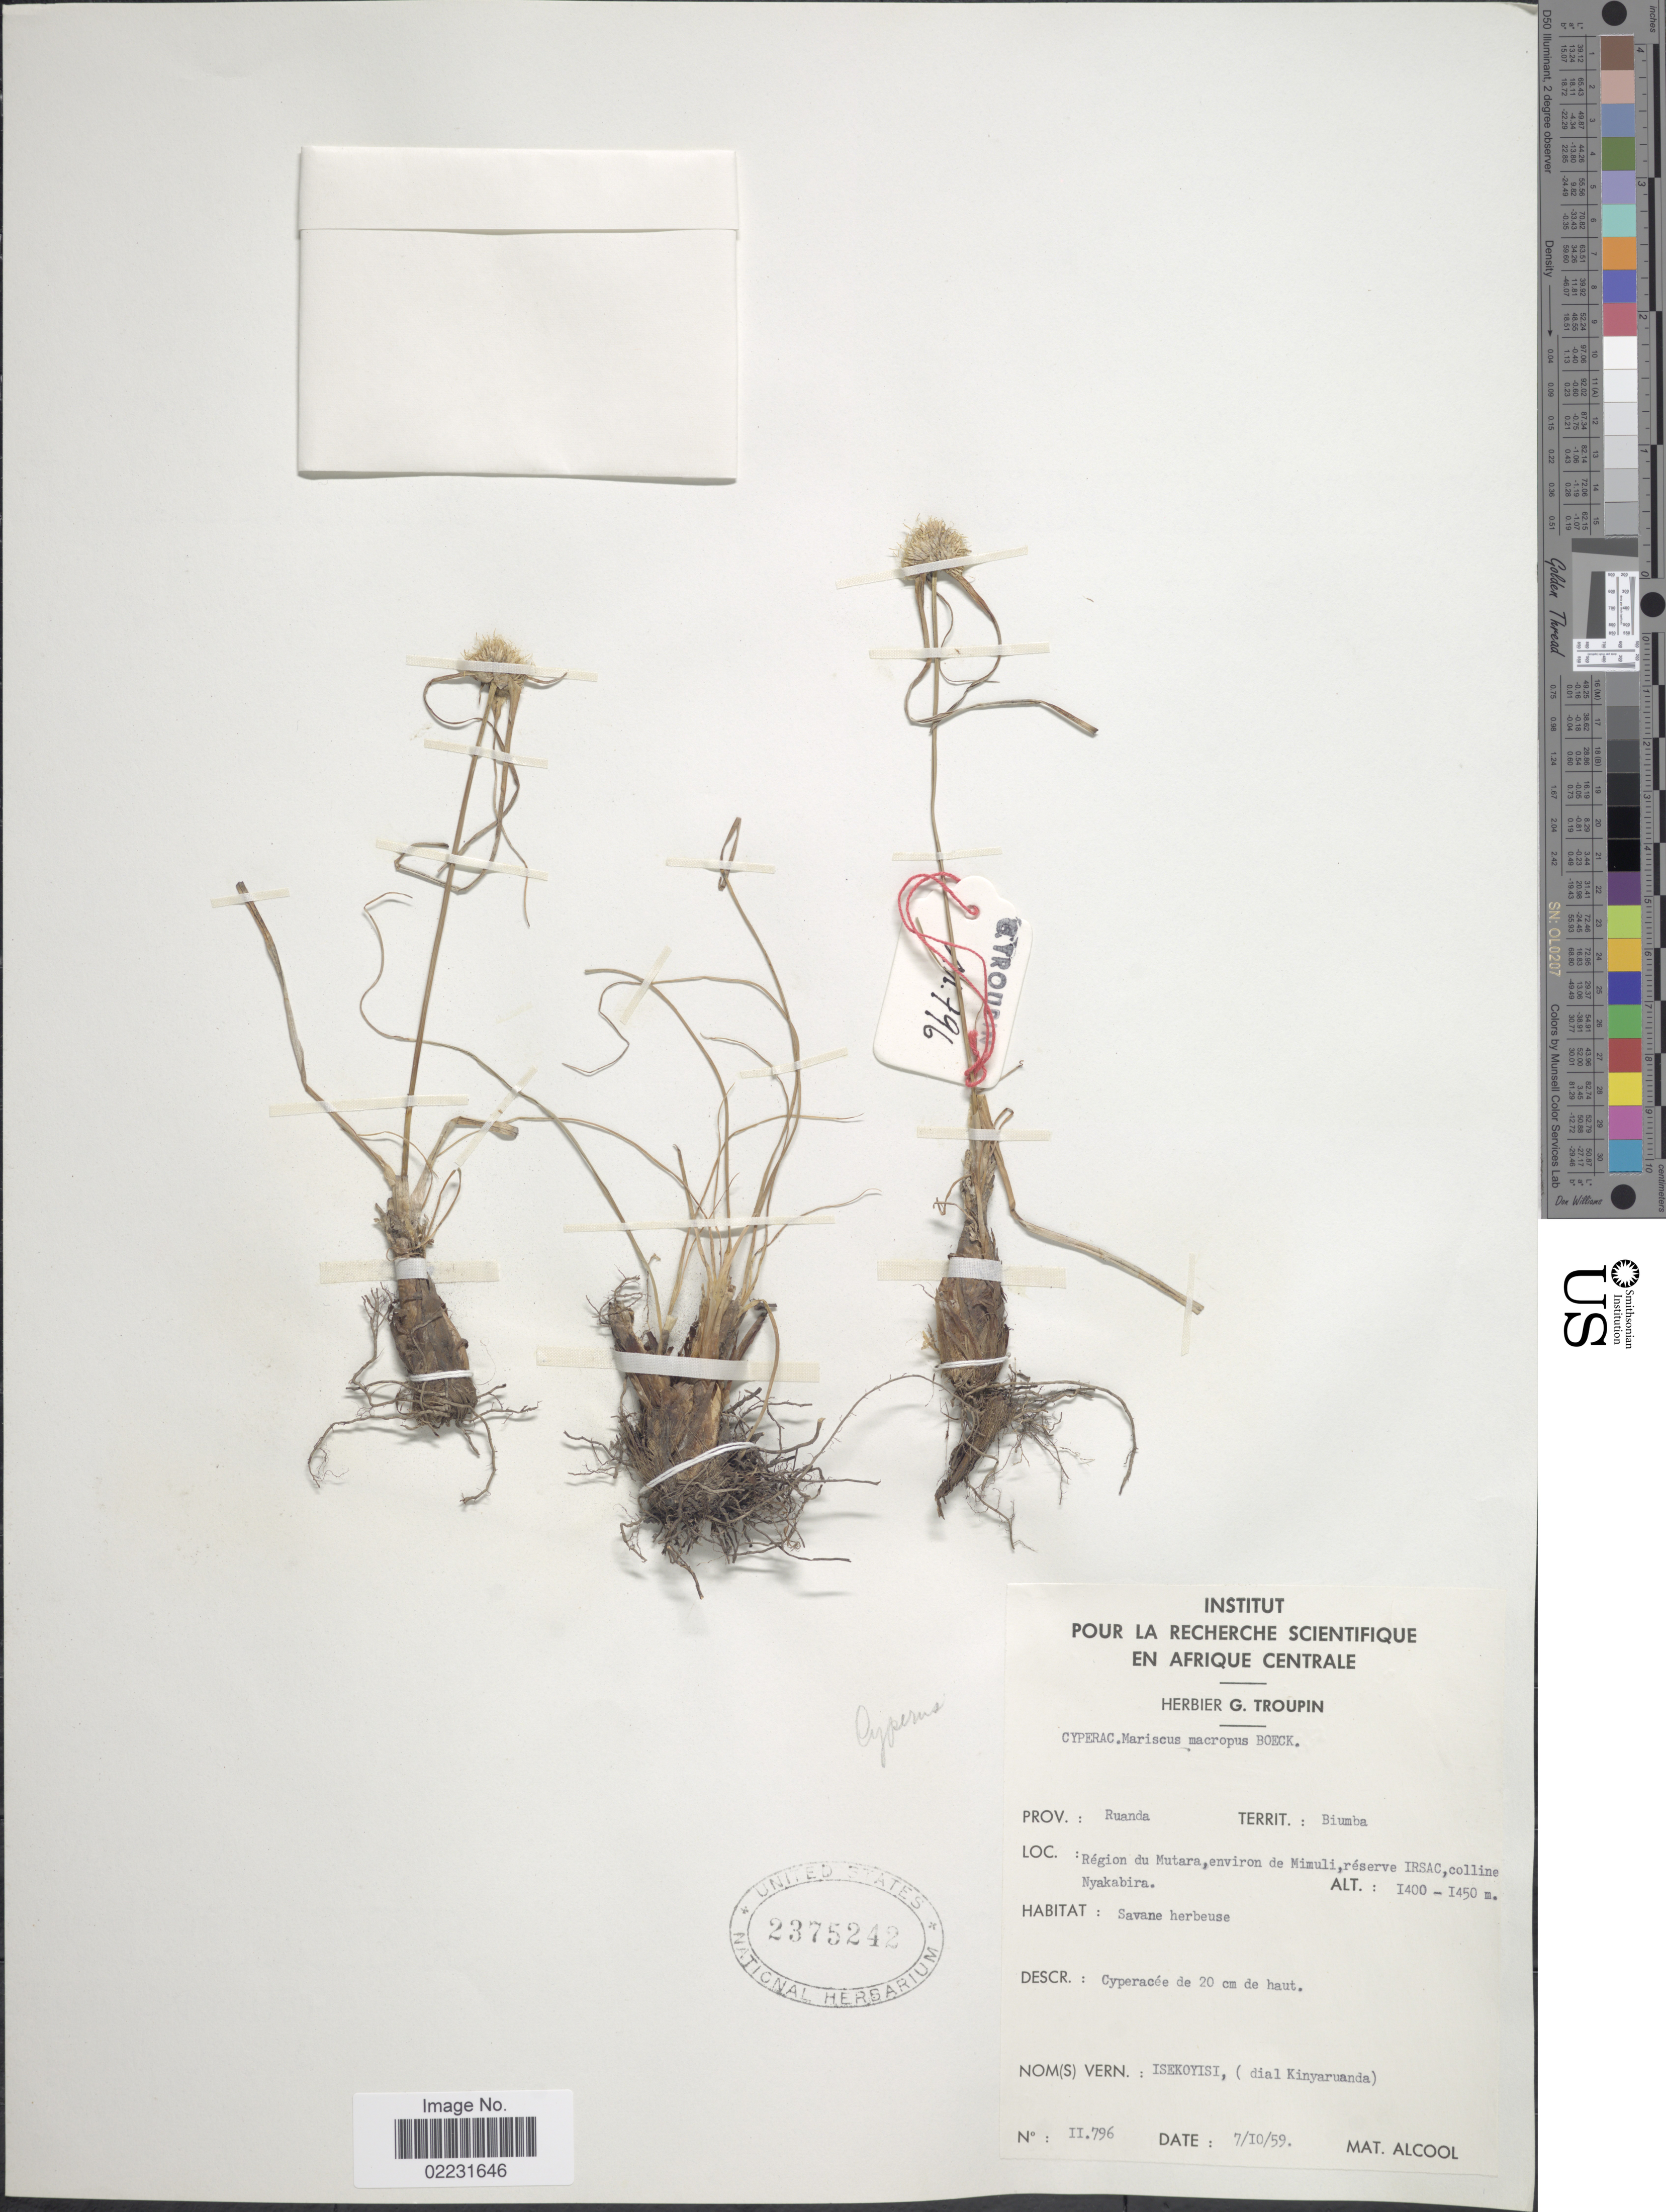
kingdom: Plantae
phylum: Tracheophyta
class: Liliopsida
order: Poales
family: Cyperaceae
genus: Cyperus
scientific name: Cyperus mollipes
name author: (C.B. Clarke) K. Schum.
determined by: Strong, Mark T., (BOT), Smithsonian Institution - National Museum of Natural History (UNITED STATES)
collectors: M. Alcool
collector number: II796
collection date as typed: Transcribed d/m/y: 7/10/59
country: Rwanda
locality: Biumba, region du Mutara, environ de Mimuli, reserve IRSAC, colline Nyakabira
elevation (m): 1400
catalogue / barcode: US 2375242